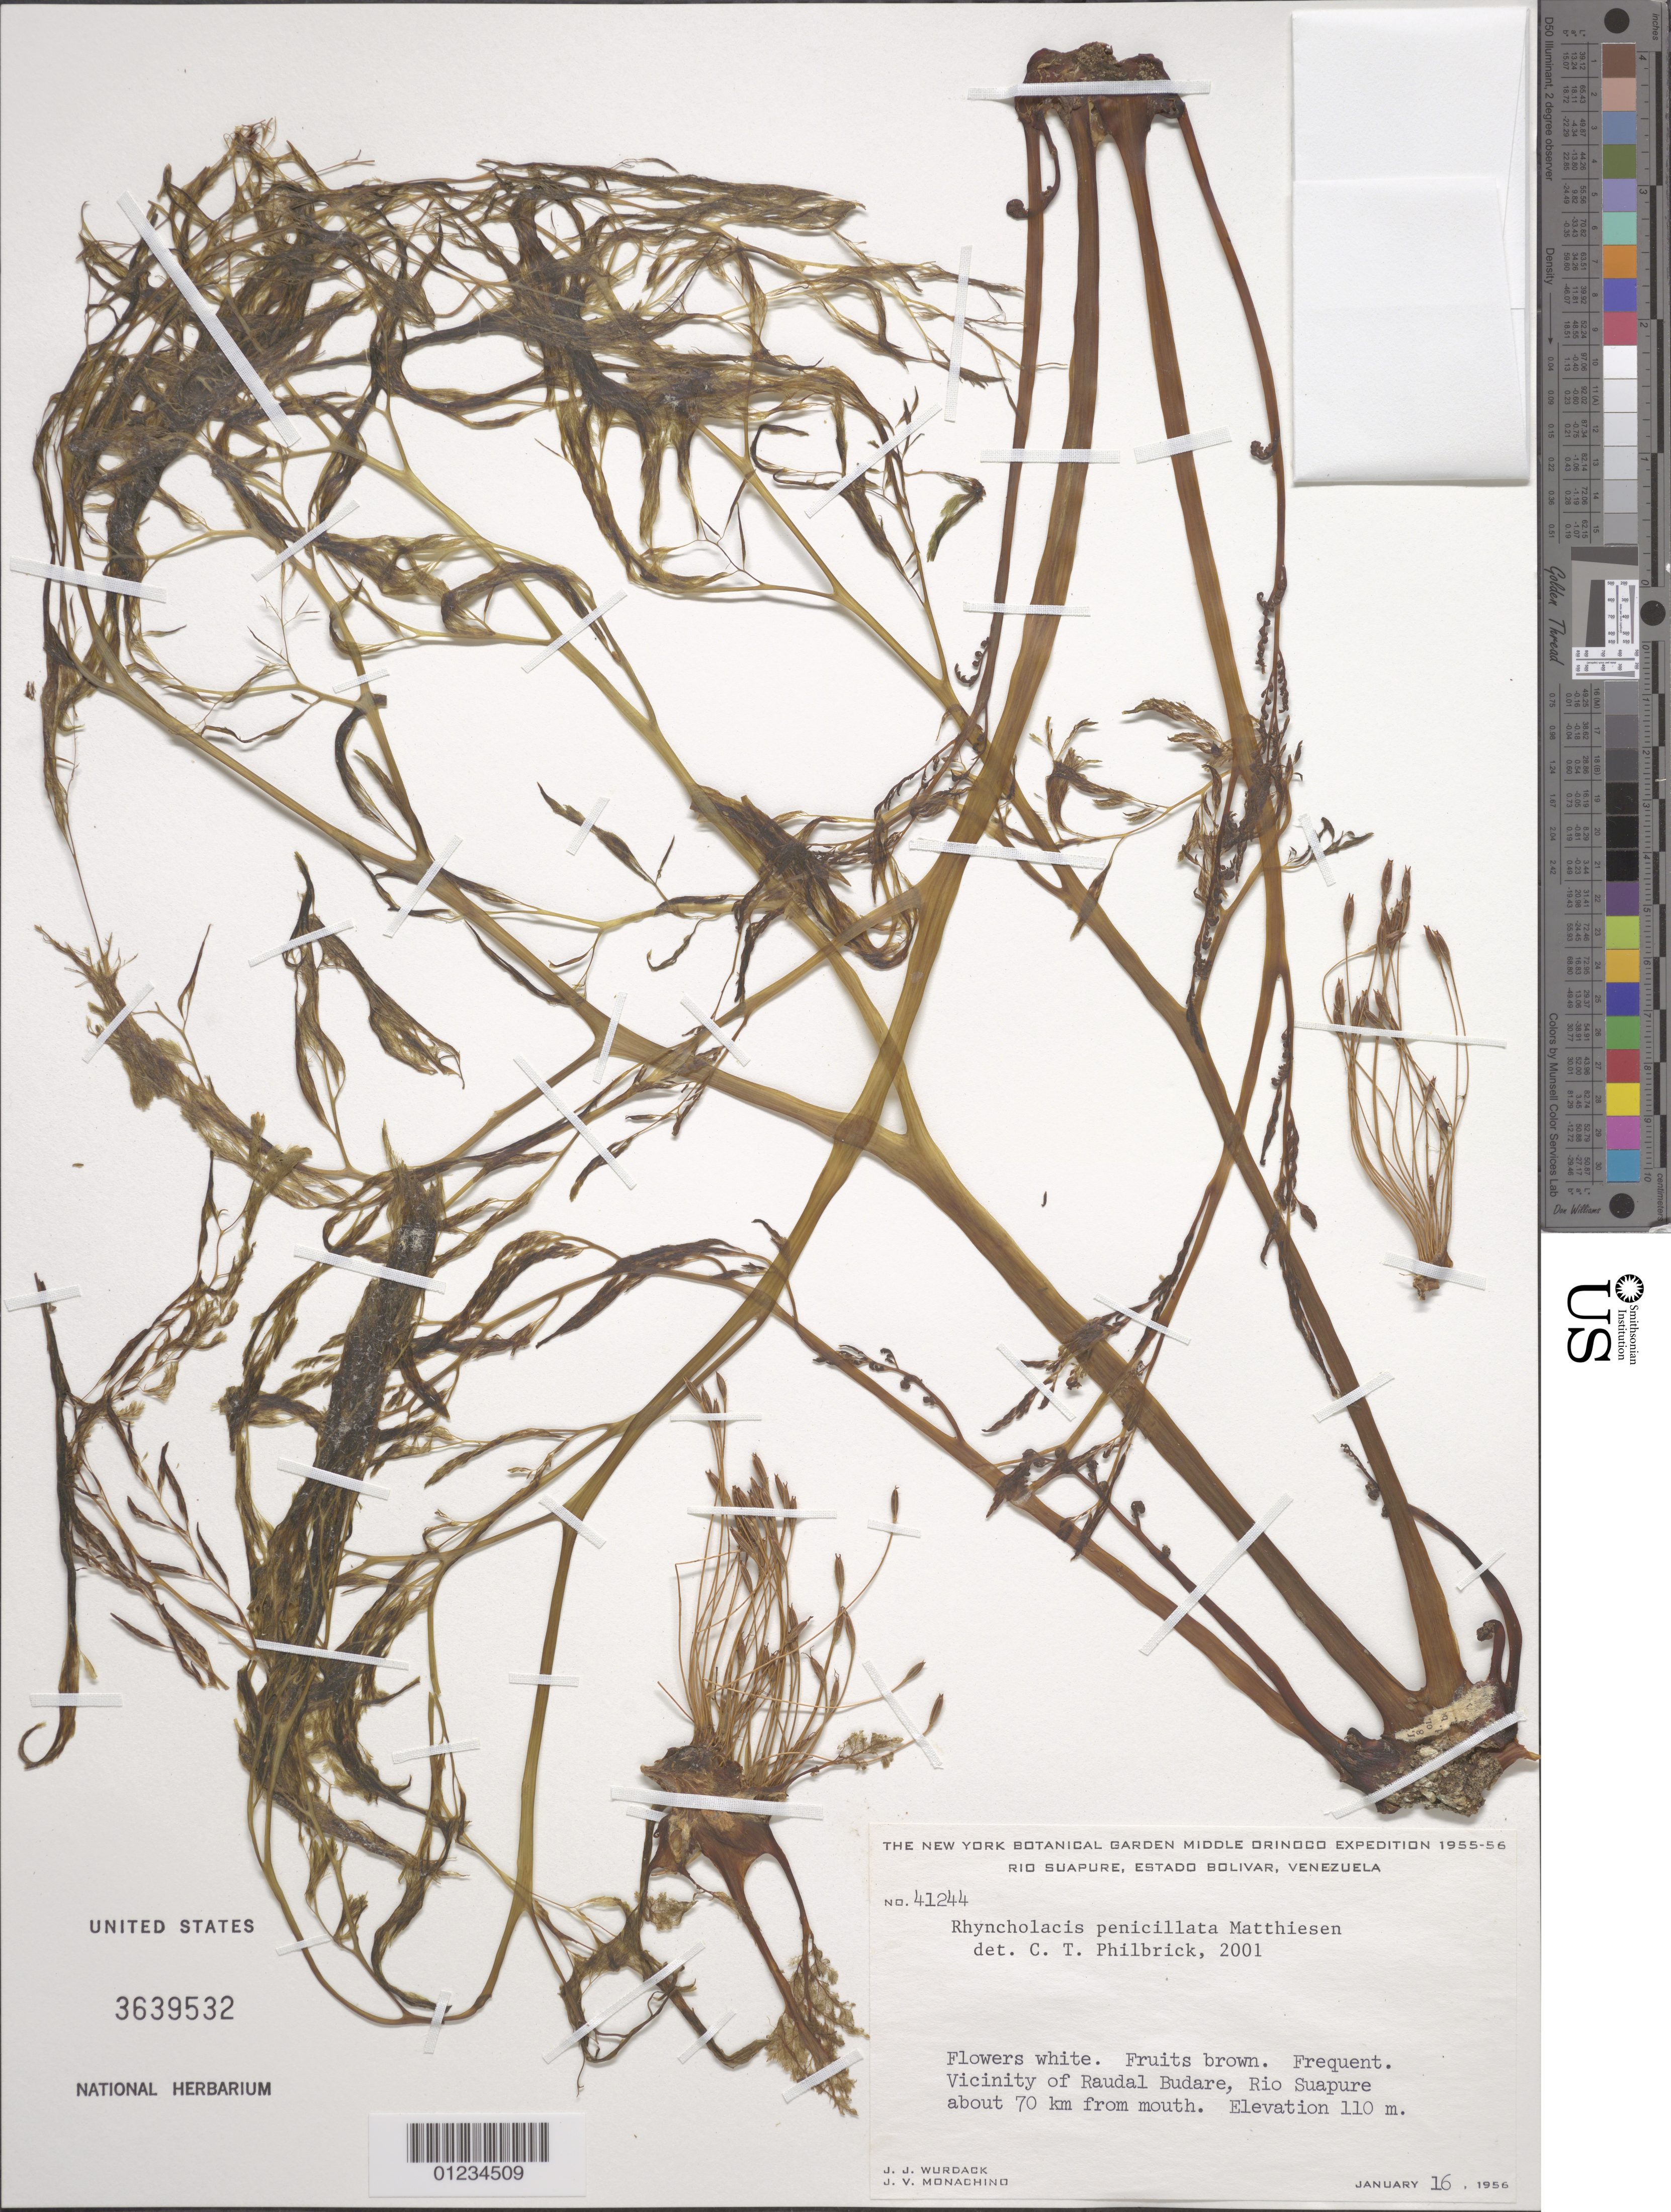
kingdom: Plantae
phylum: Tracheophyta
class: Magnoliopsida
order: Malpighiales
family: Podostemaceae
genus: Rhyncholacis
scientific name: Rhyncholacis penicillata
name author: Matthiesen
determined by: Philbrick, C. Thomas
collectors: J. J. Wurdack & J. V. Monachino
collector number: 41244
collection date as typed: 16 Jan 1956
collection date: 1956-01-16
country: Venezuela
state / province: Bolivar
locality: Raudal budare, Rio Suapure about 70 km from mouth.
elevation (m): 110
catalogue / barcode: US 3639532